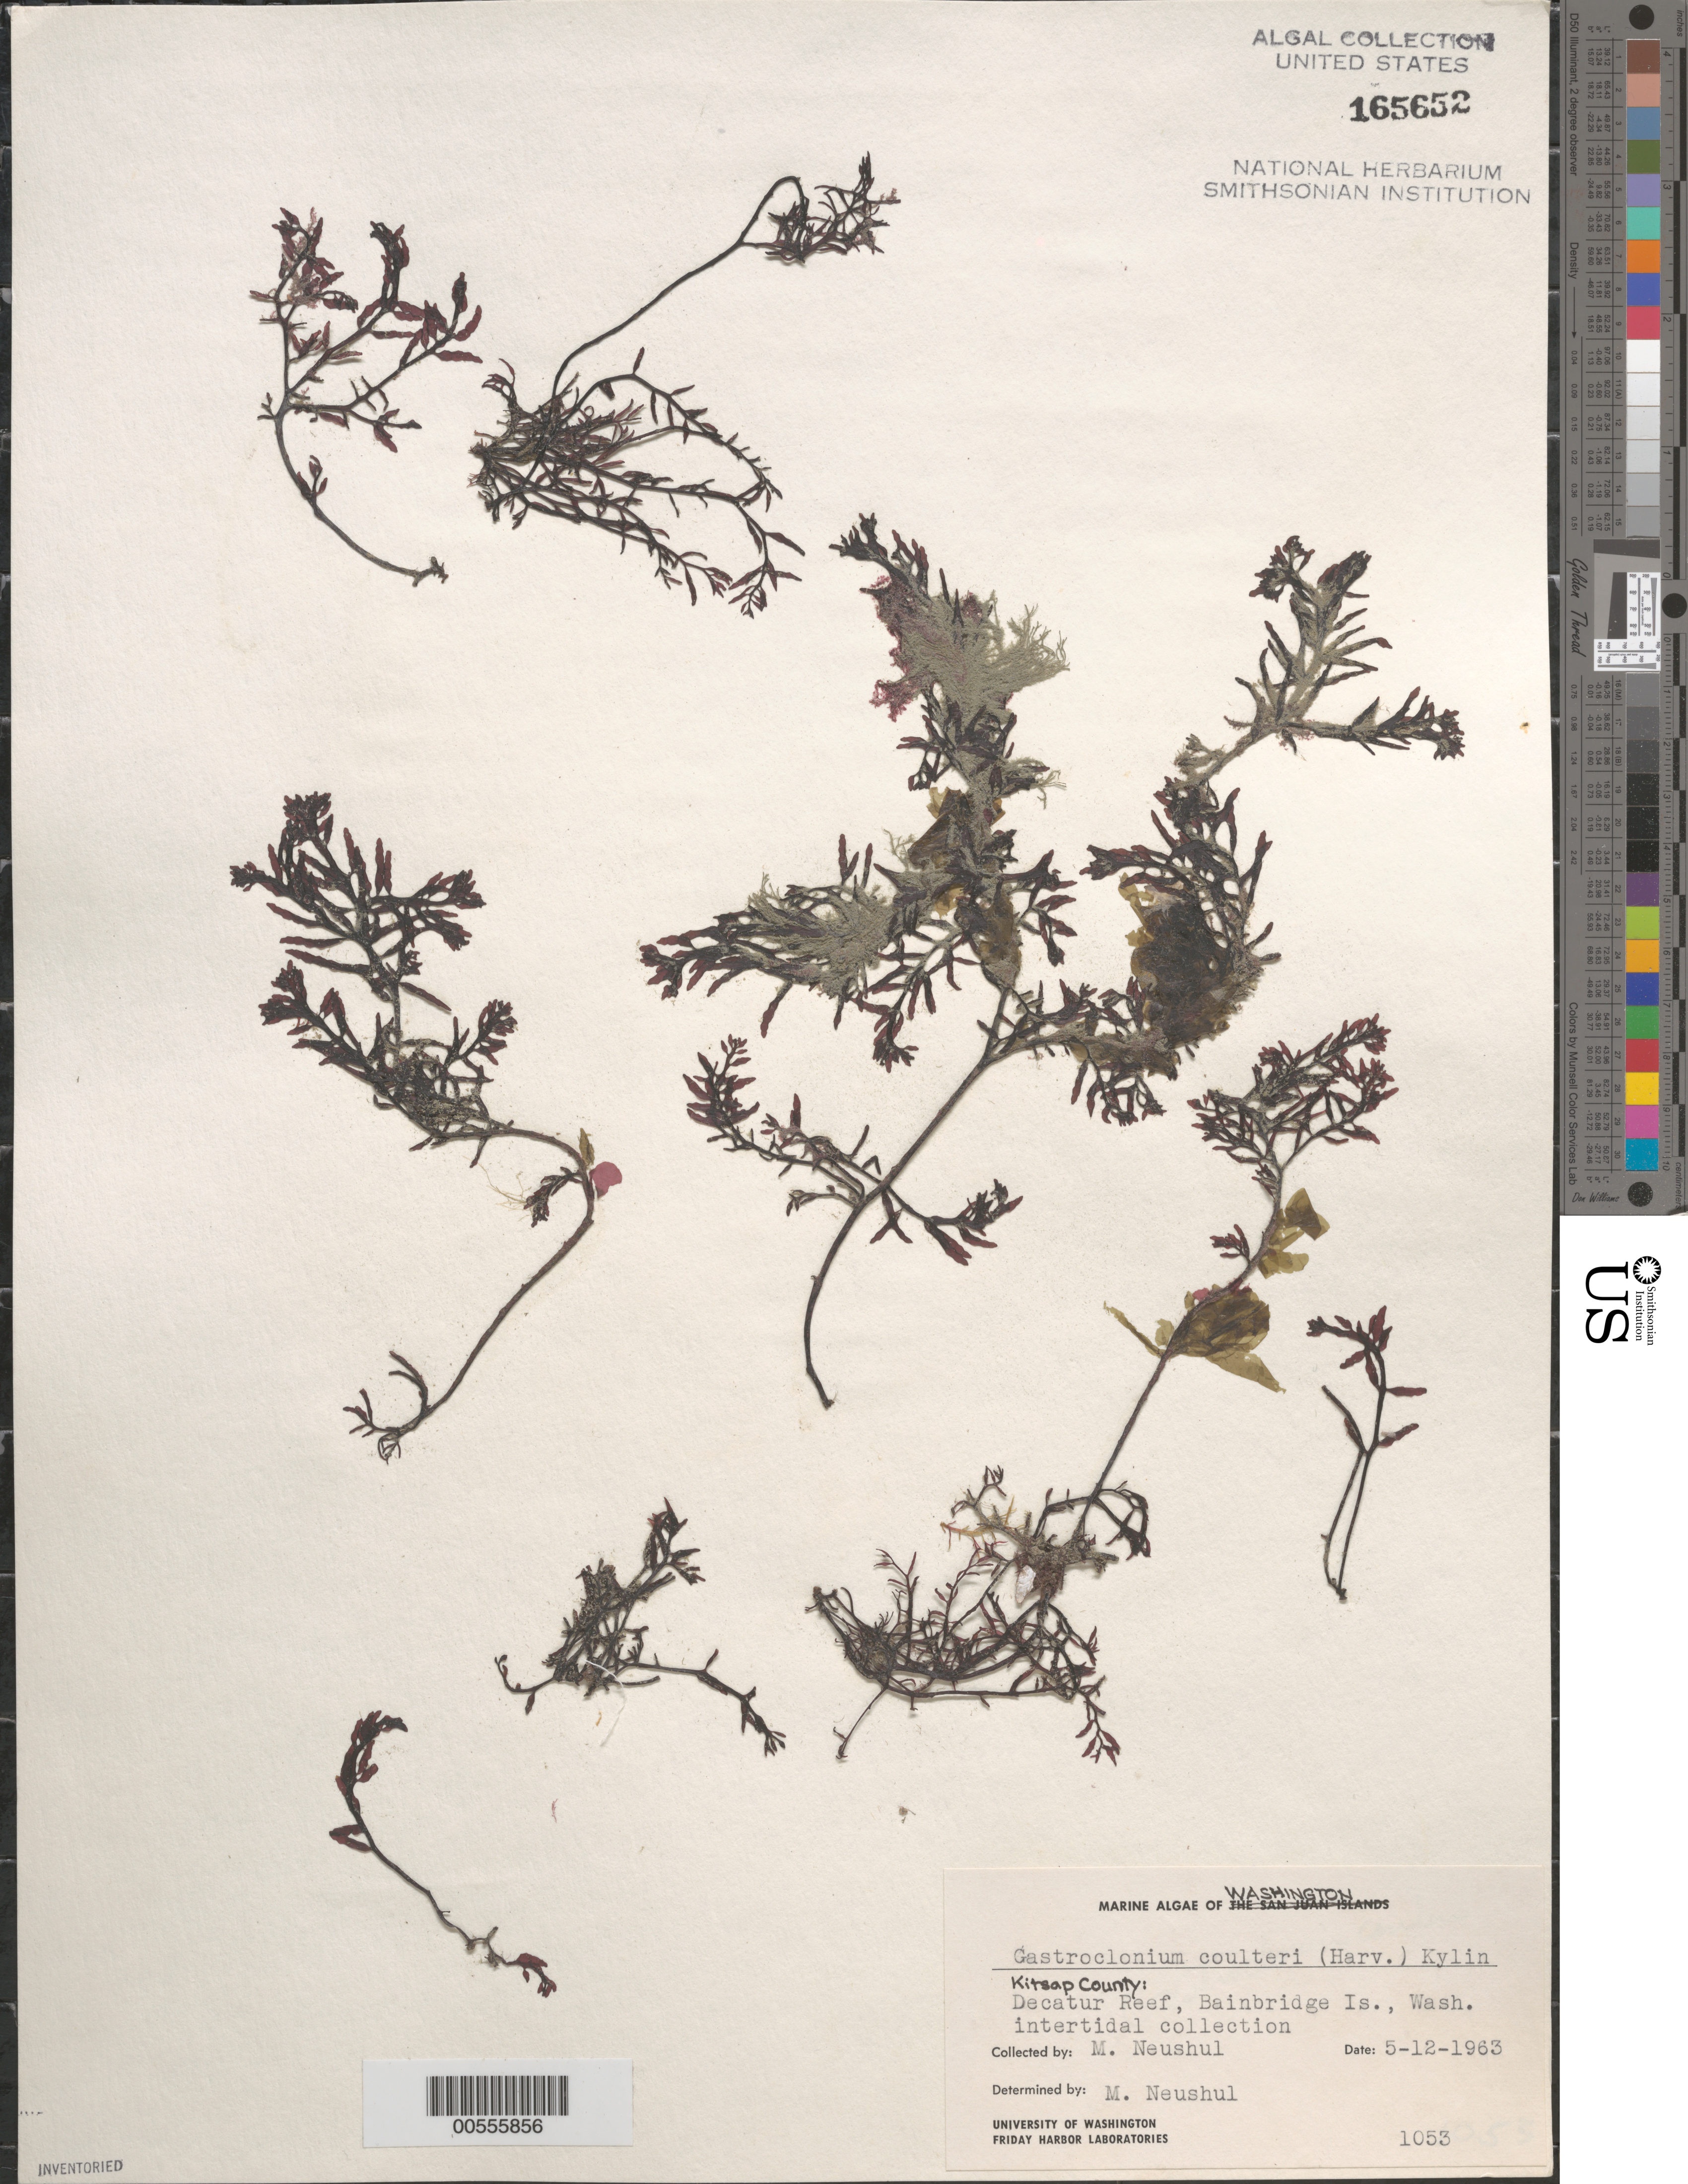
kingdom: Plantae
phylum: Rhodophyta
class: Florideophyceae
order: Rhodymeniales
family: Champiaceae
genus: Neogastroclonium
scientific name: Neogastroclonium subarticulatum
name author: (Turner) L. Le Gall et al.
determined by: Algae name updating Project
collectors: M. Neushul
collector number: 1053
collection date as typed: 12 May 1963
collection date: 1963-05-12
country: United States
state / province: Washington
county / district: Kitsap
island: Bainbridge Island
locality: Decatur Reef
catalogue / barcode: US 165652